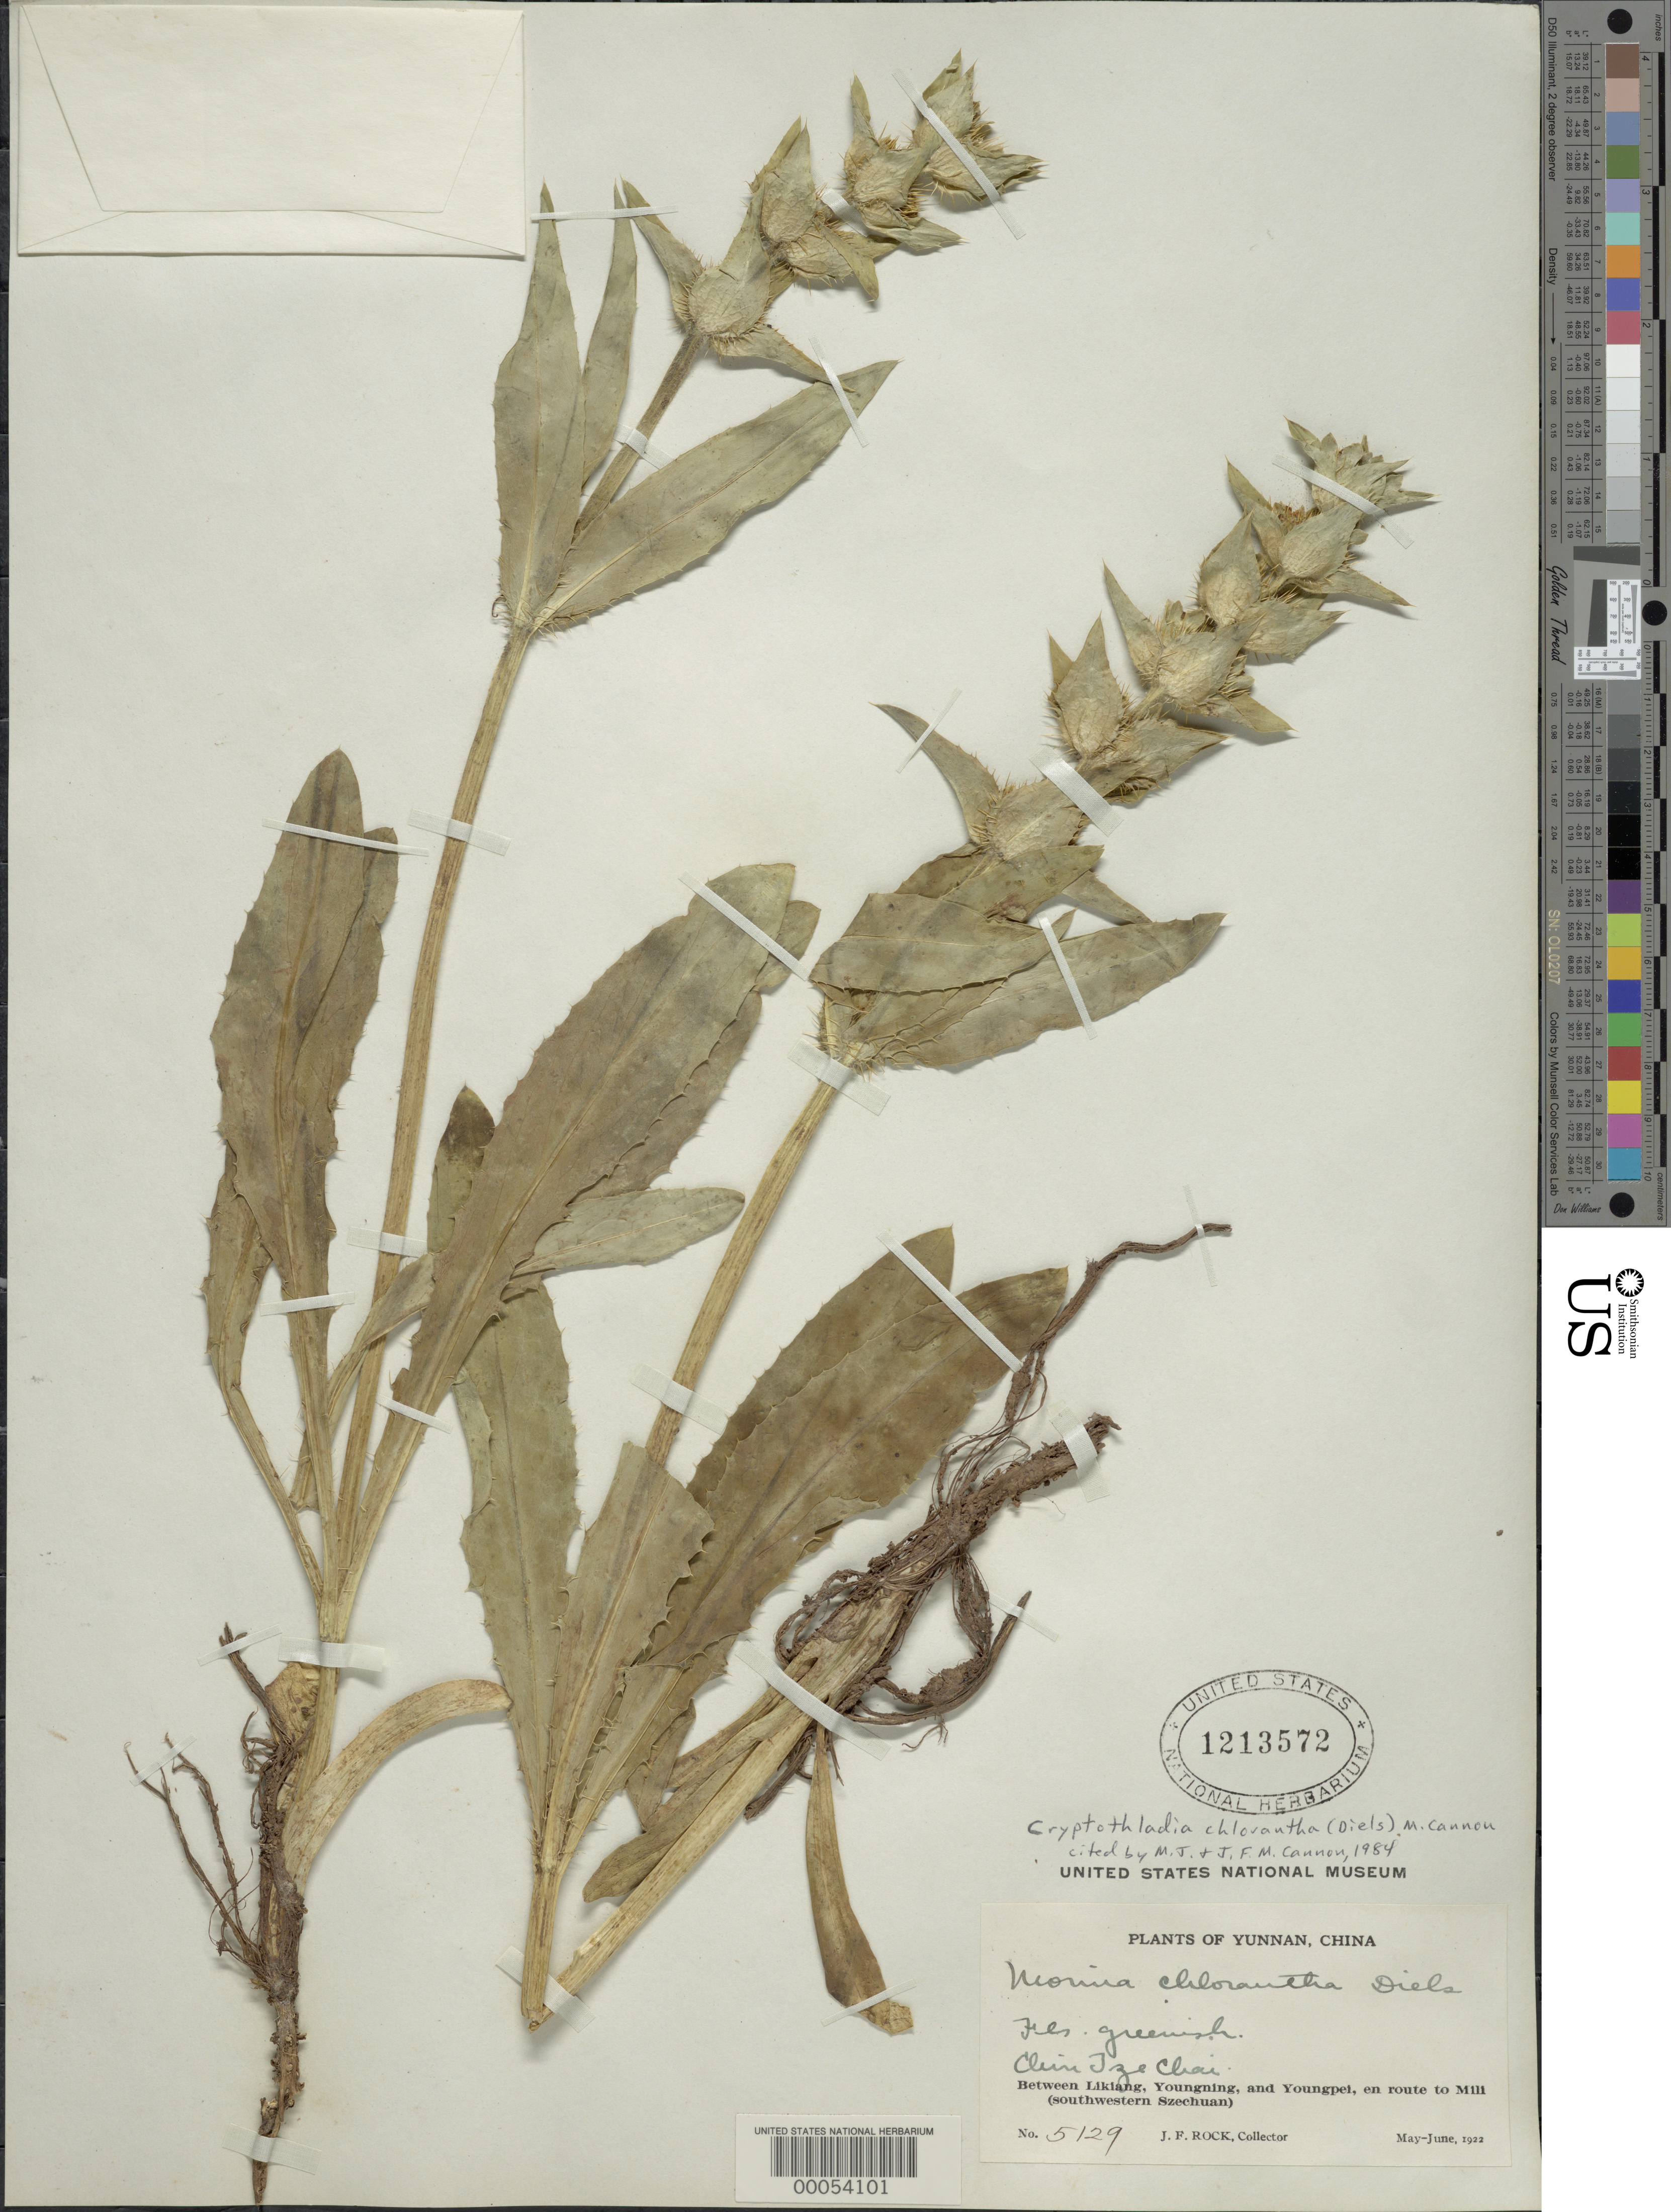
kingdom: Plantae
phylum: Tracheophyta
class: Magnoliopsida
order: Dipsacales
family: Caprifoliaceae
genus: Cryptothladia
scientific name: Cryptothladia chlorantha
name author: (Diels) M.J. Cannon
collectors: J. F. Rock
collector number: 5129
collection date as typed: May 1922 to -- Jun 1922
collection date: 1922-05/1922-06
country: China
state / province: Yunnan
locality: Between Likiang, Yungning, and Youngpei, en route to Mili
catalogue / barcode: US 1213572